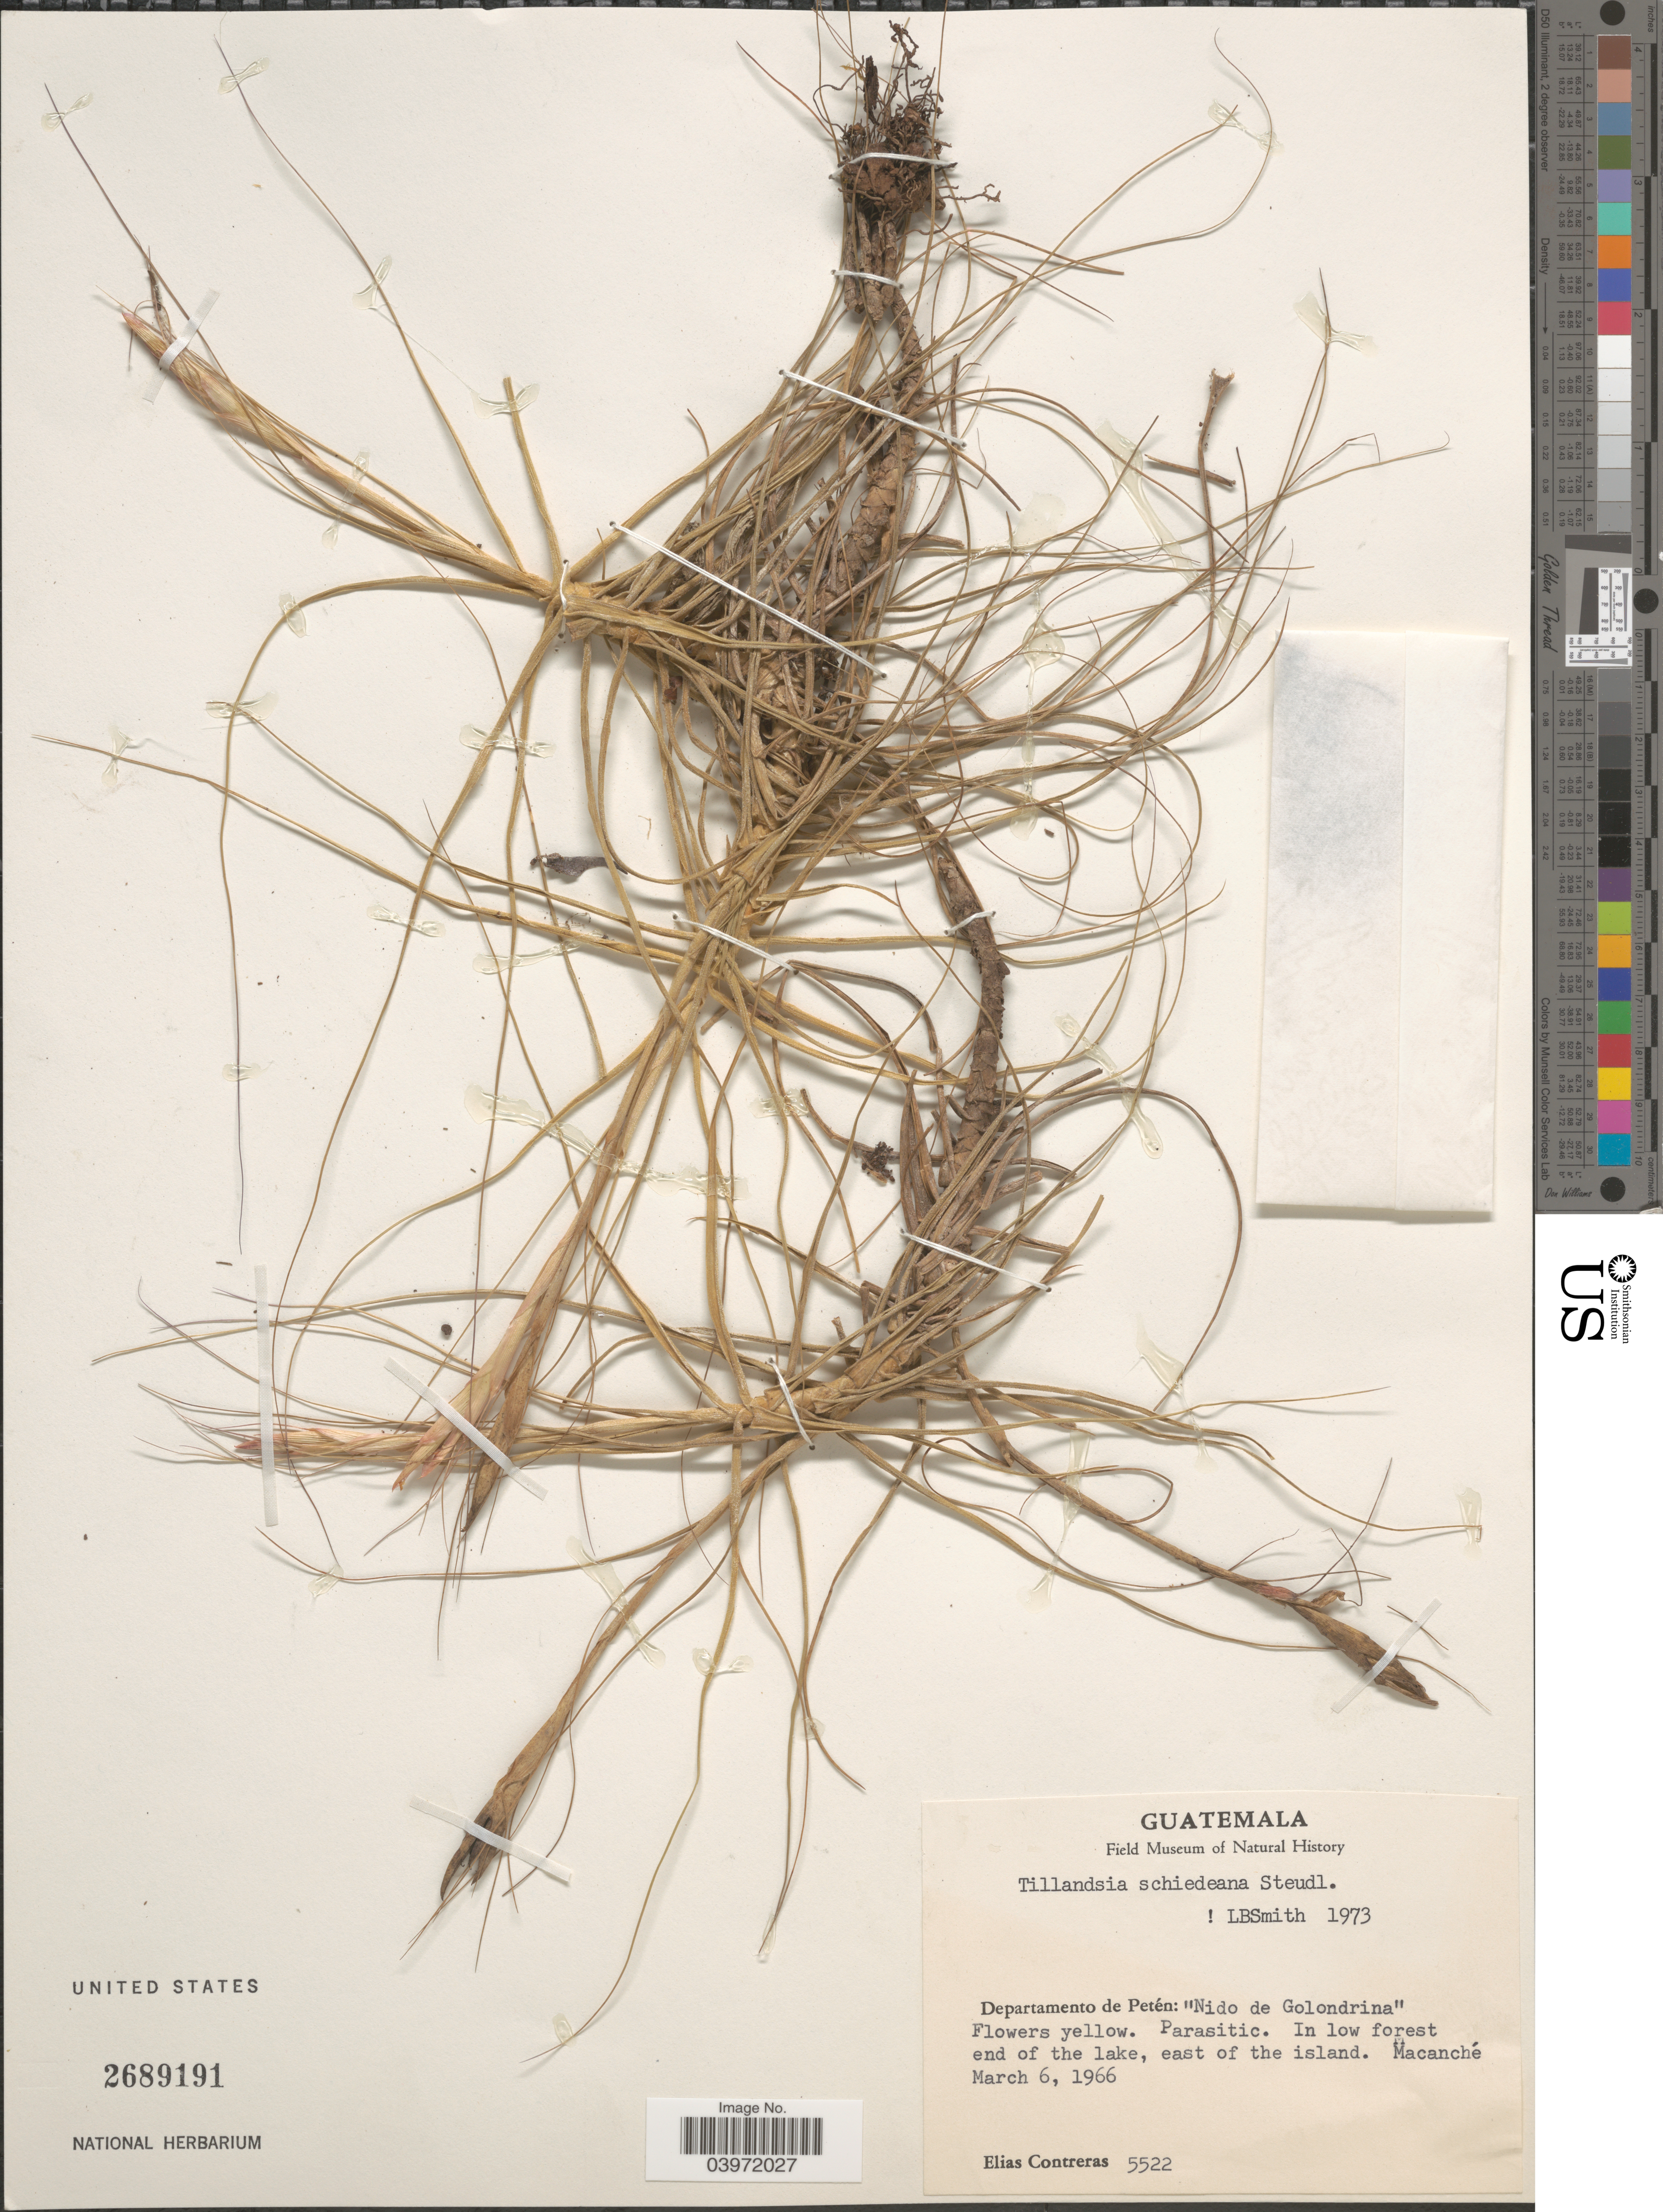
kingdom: Plantae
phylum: Tracheophyta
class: Liliopsida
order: Poales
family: Bromeliaceae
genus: Tillandsia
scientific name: Tillandsia schiedeana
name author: Steud.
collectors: E. Contreras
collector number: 5522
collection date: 1966-03-06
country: Guatemala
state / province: El Peten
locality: Departamento de Petén: "Nido de Golondrina". In low forest end of the lake, east of the island. Macanché.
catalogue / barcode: US 2689191